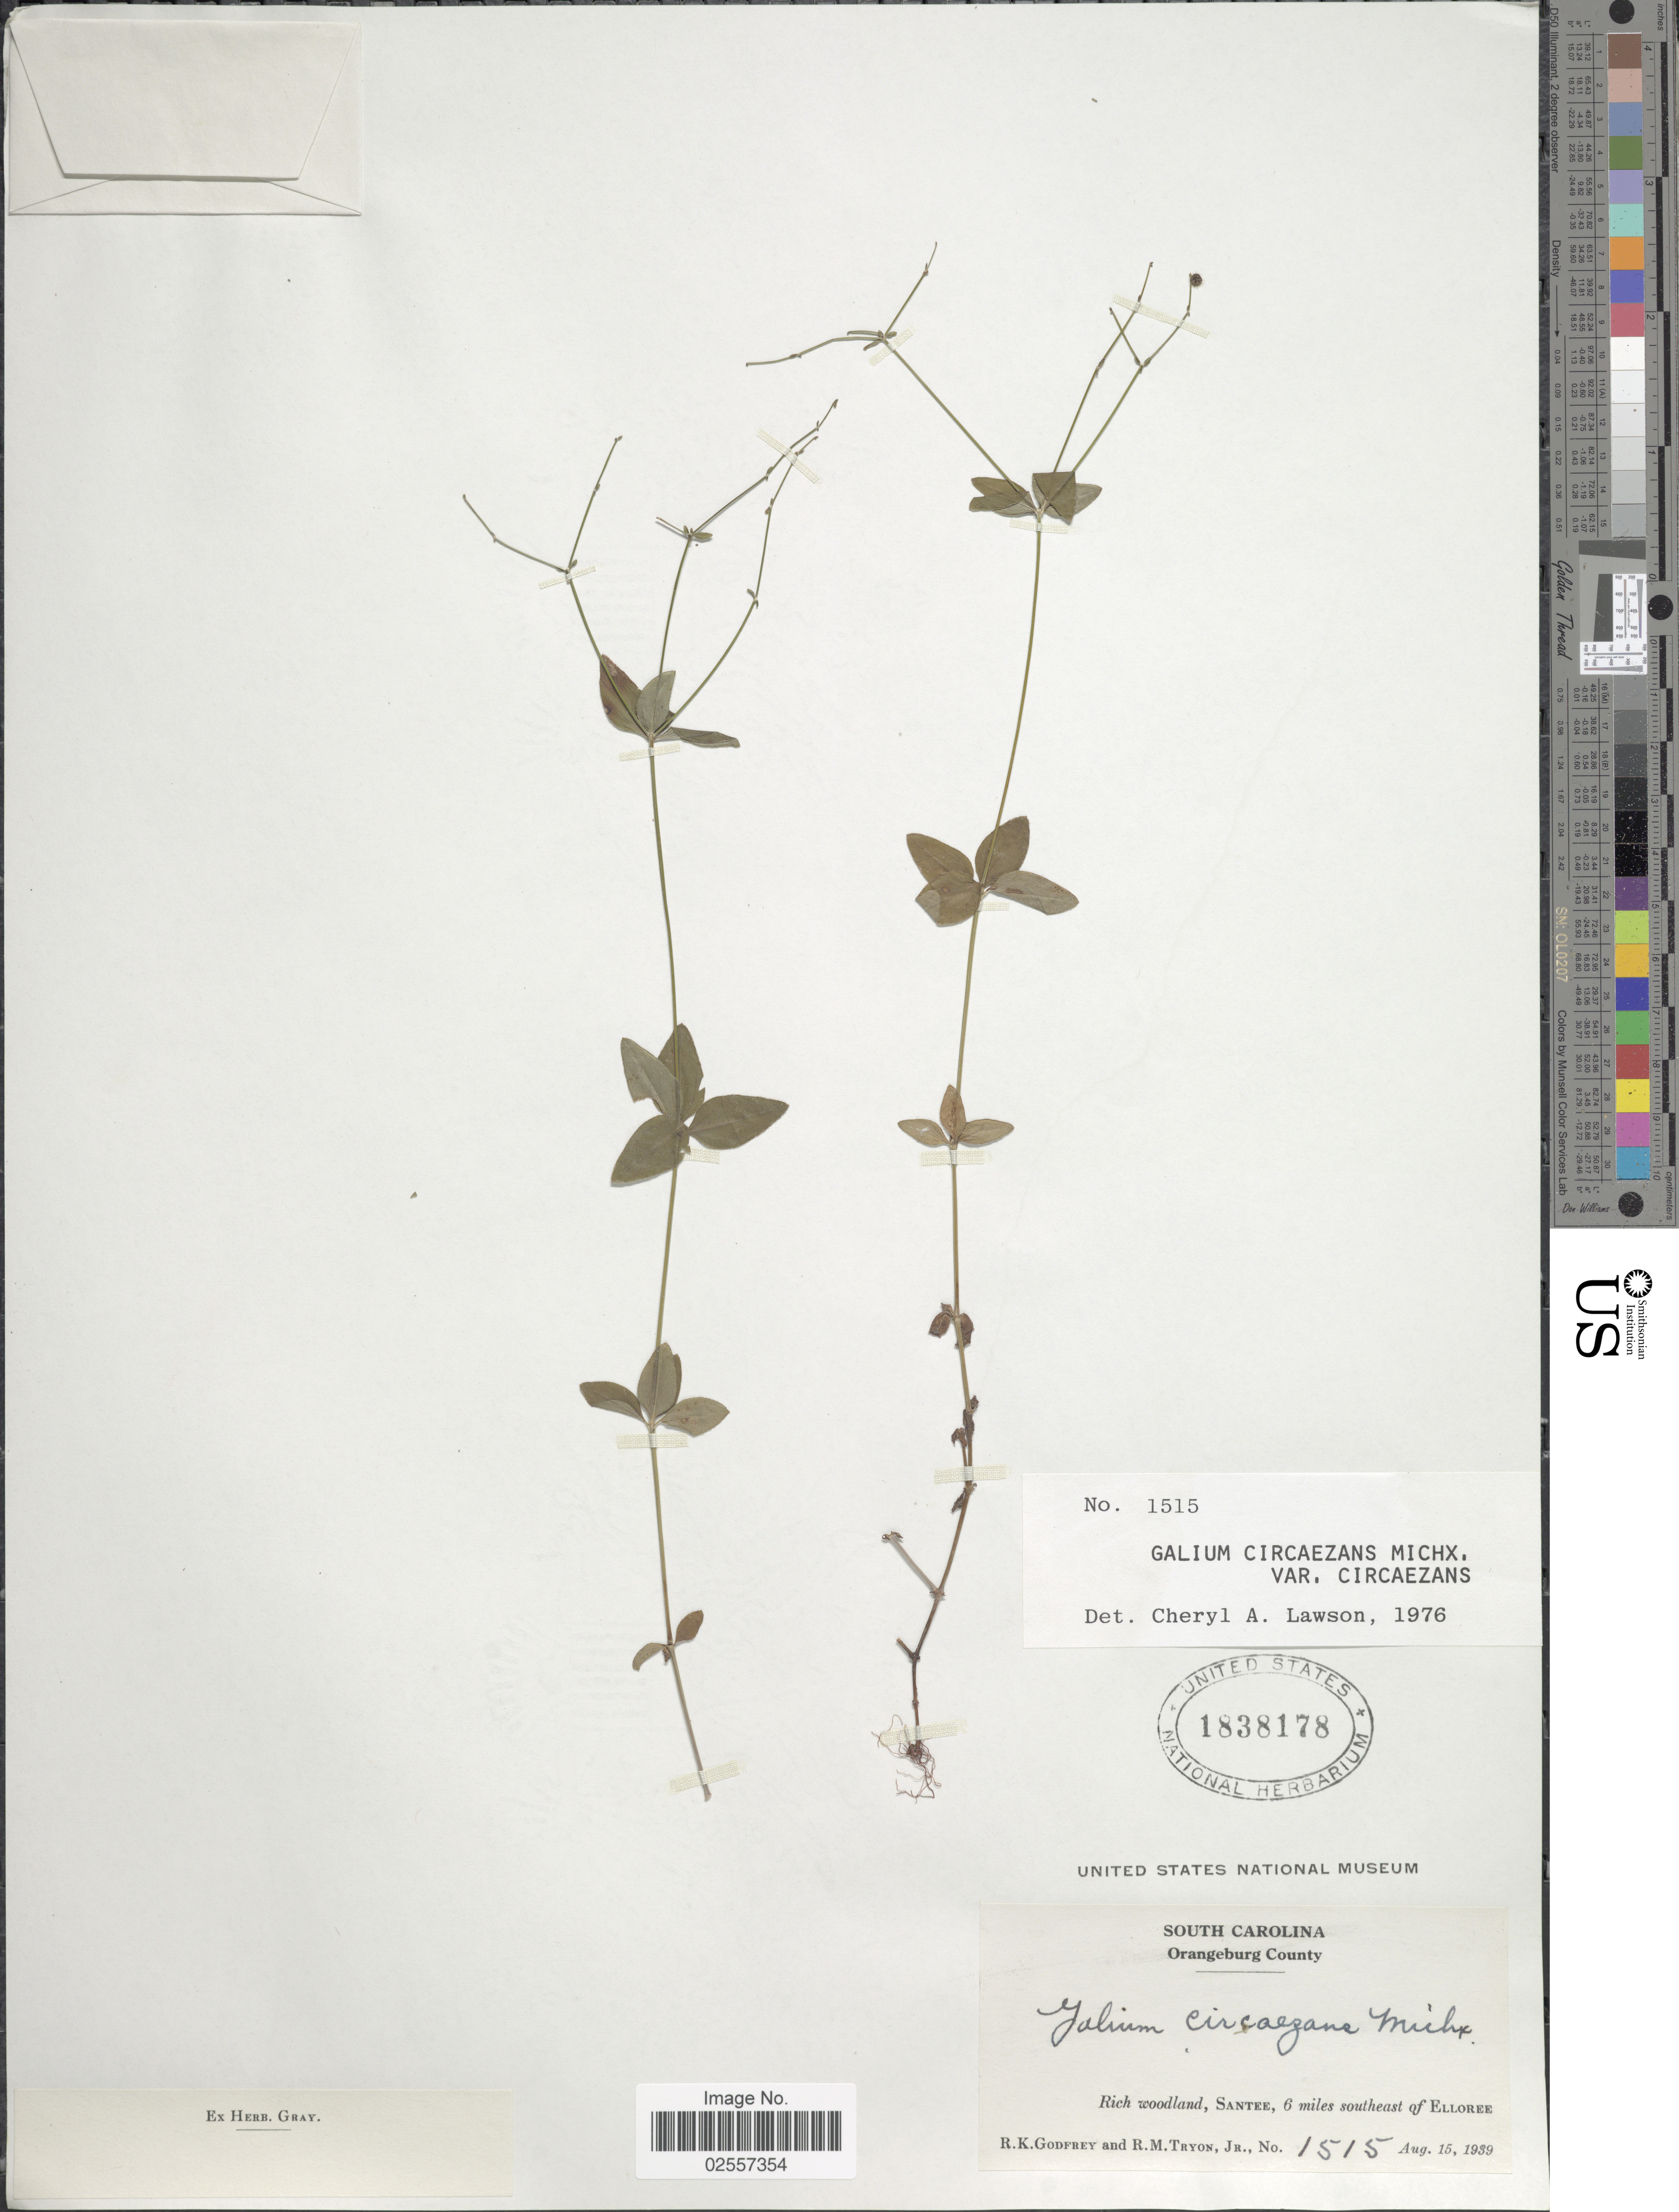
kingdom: Plantae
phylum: Tracheophyta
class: Magnoliopsida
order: Gentianales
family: Rubiaceae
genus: Galium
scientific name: Galium circaezans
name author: Michx.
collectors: R. K. Godfrey & R. M. Tryon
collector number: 1515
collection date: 1939-08-15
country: United States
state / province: South Carolina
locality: Orangeburg County. Santee, 6 miles southeast of Elloree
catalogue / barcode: US 1838178